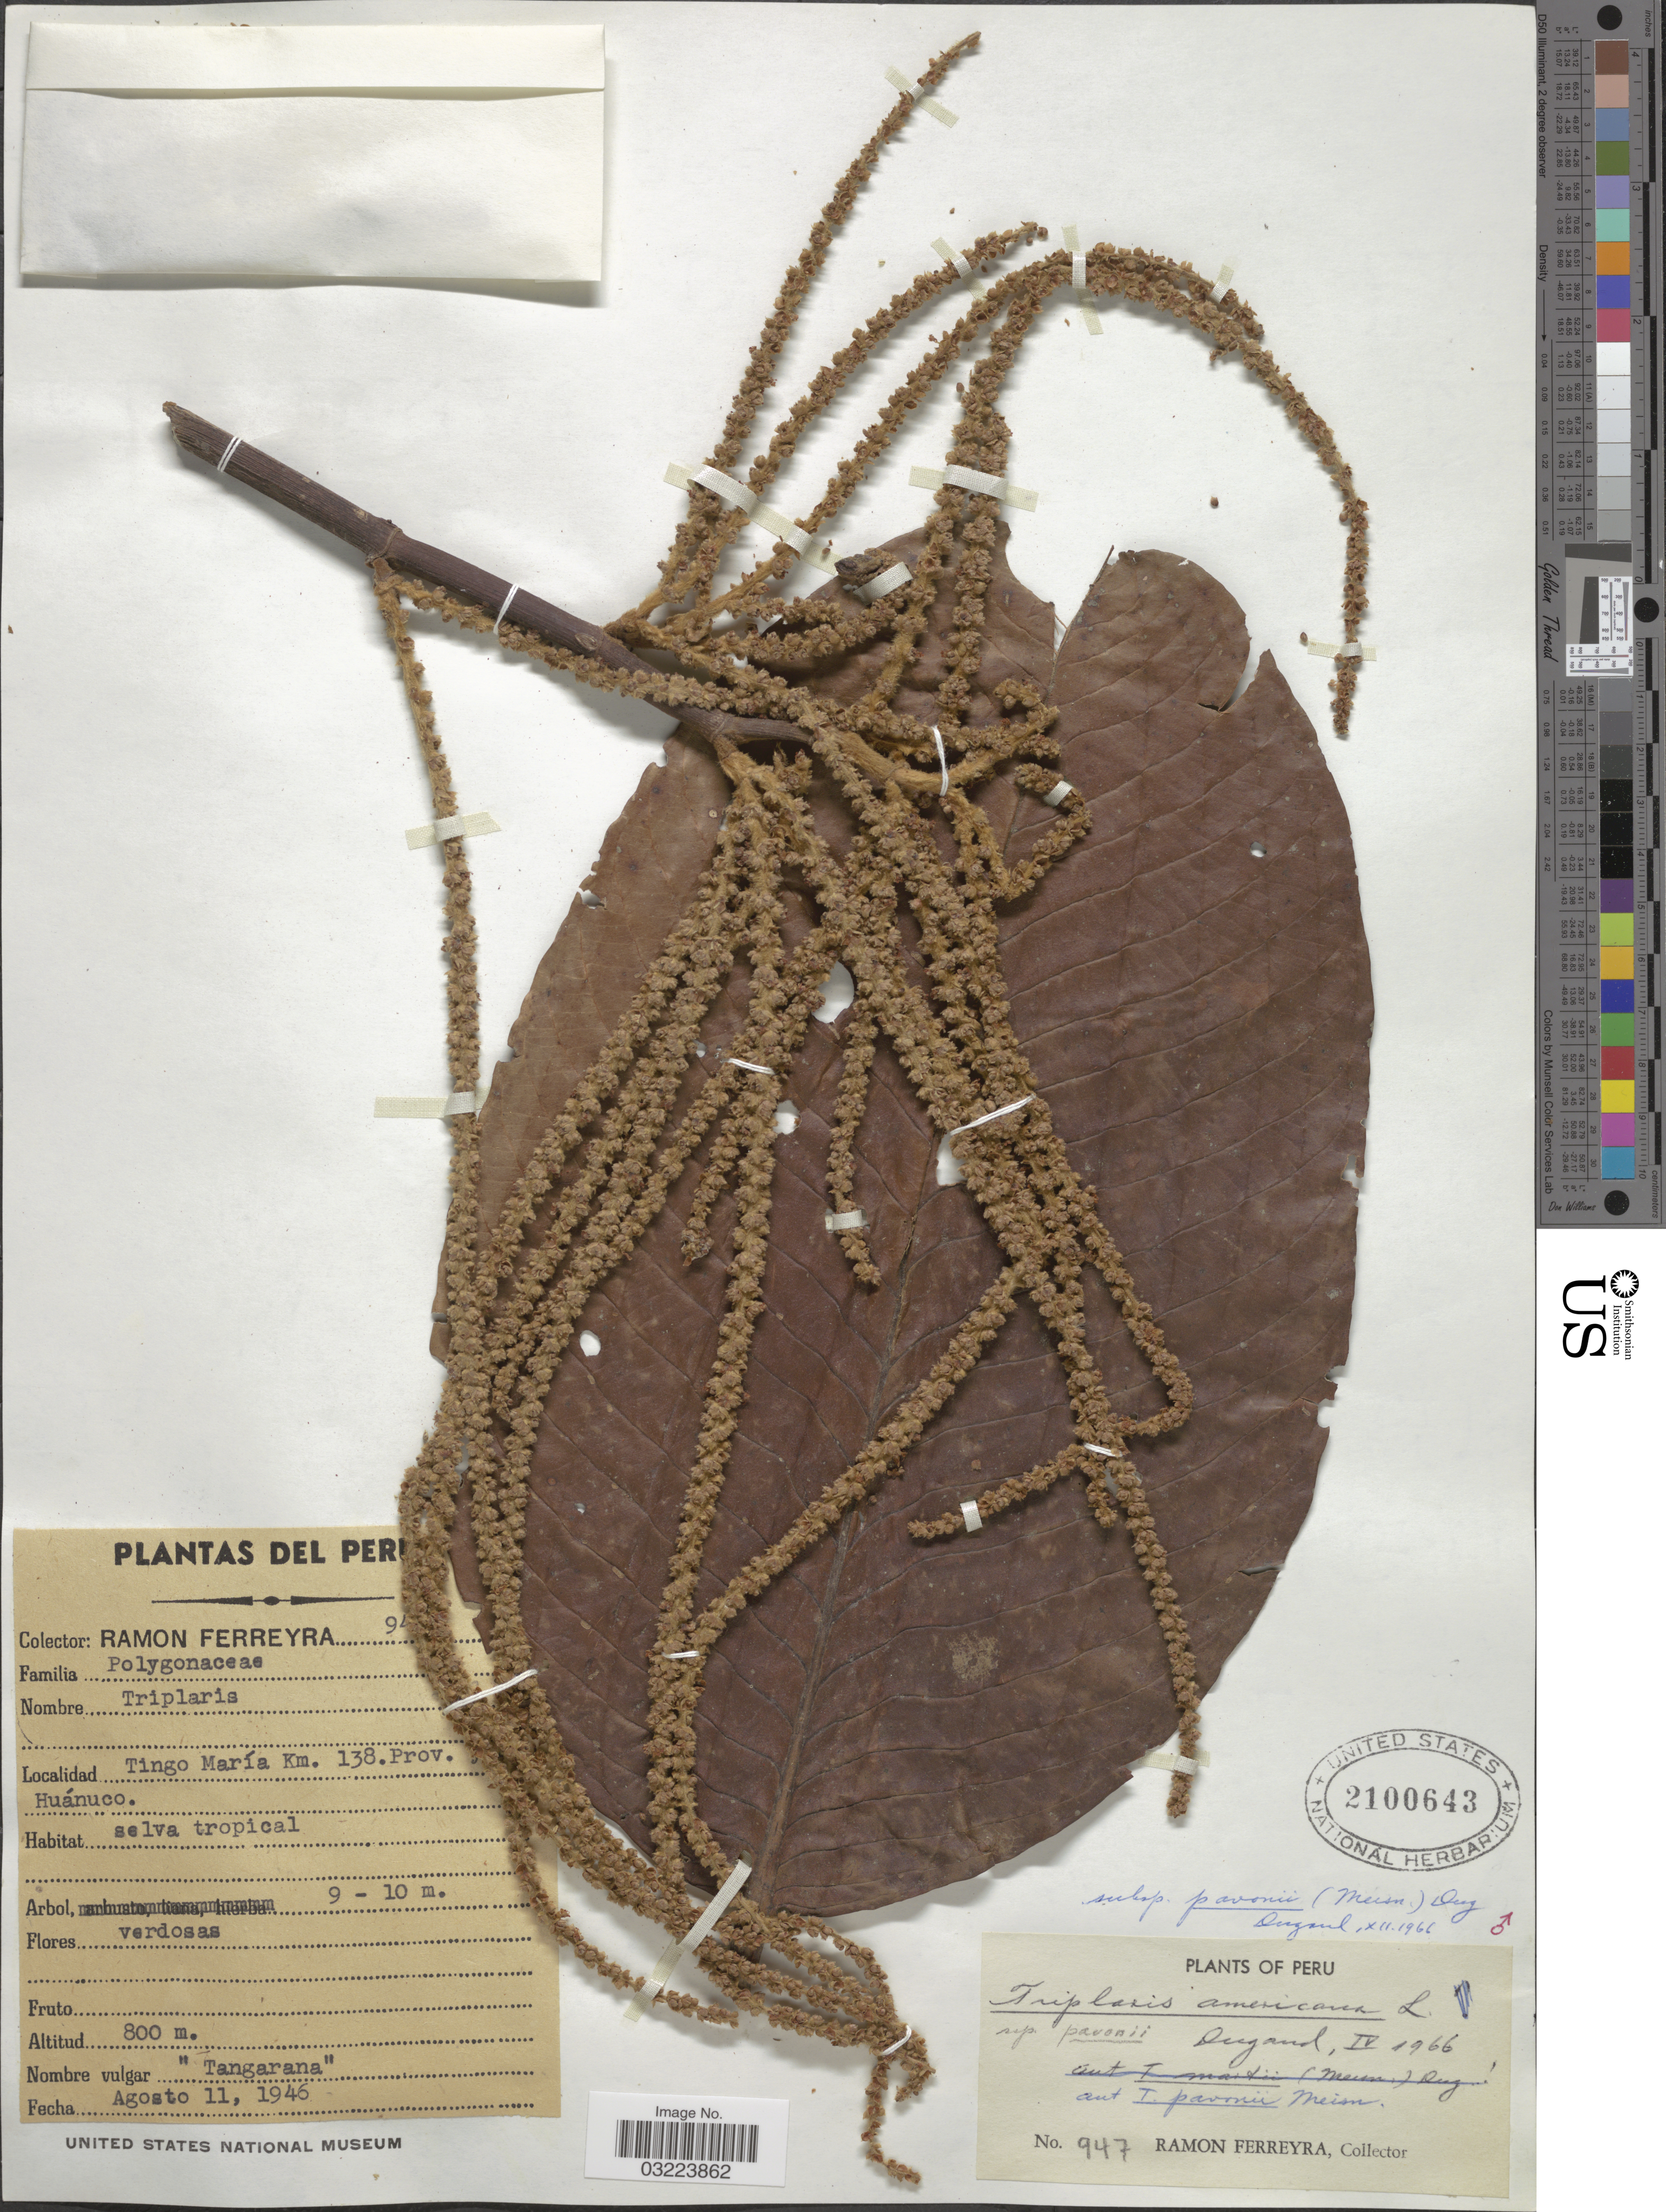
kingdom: Plantae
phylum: Tracheophyta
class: Magnoliopsida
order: Caryophyllales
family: Polygonaceae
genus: Triplaris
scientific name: Triplaris americana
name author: L.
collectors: R. A. Ferreyra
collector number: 947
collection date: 1946-08-11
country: Peru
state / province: Huánuco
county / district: Huánuco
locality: Tingo María Km. 138.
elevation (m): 800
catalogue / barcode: US 2100643